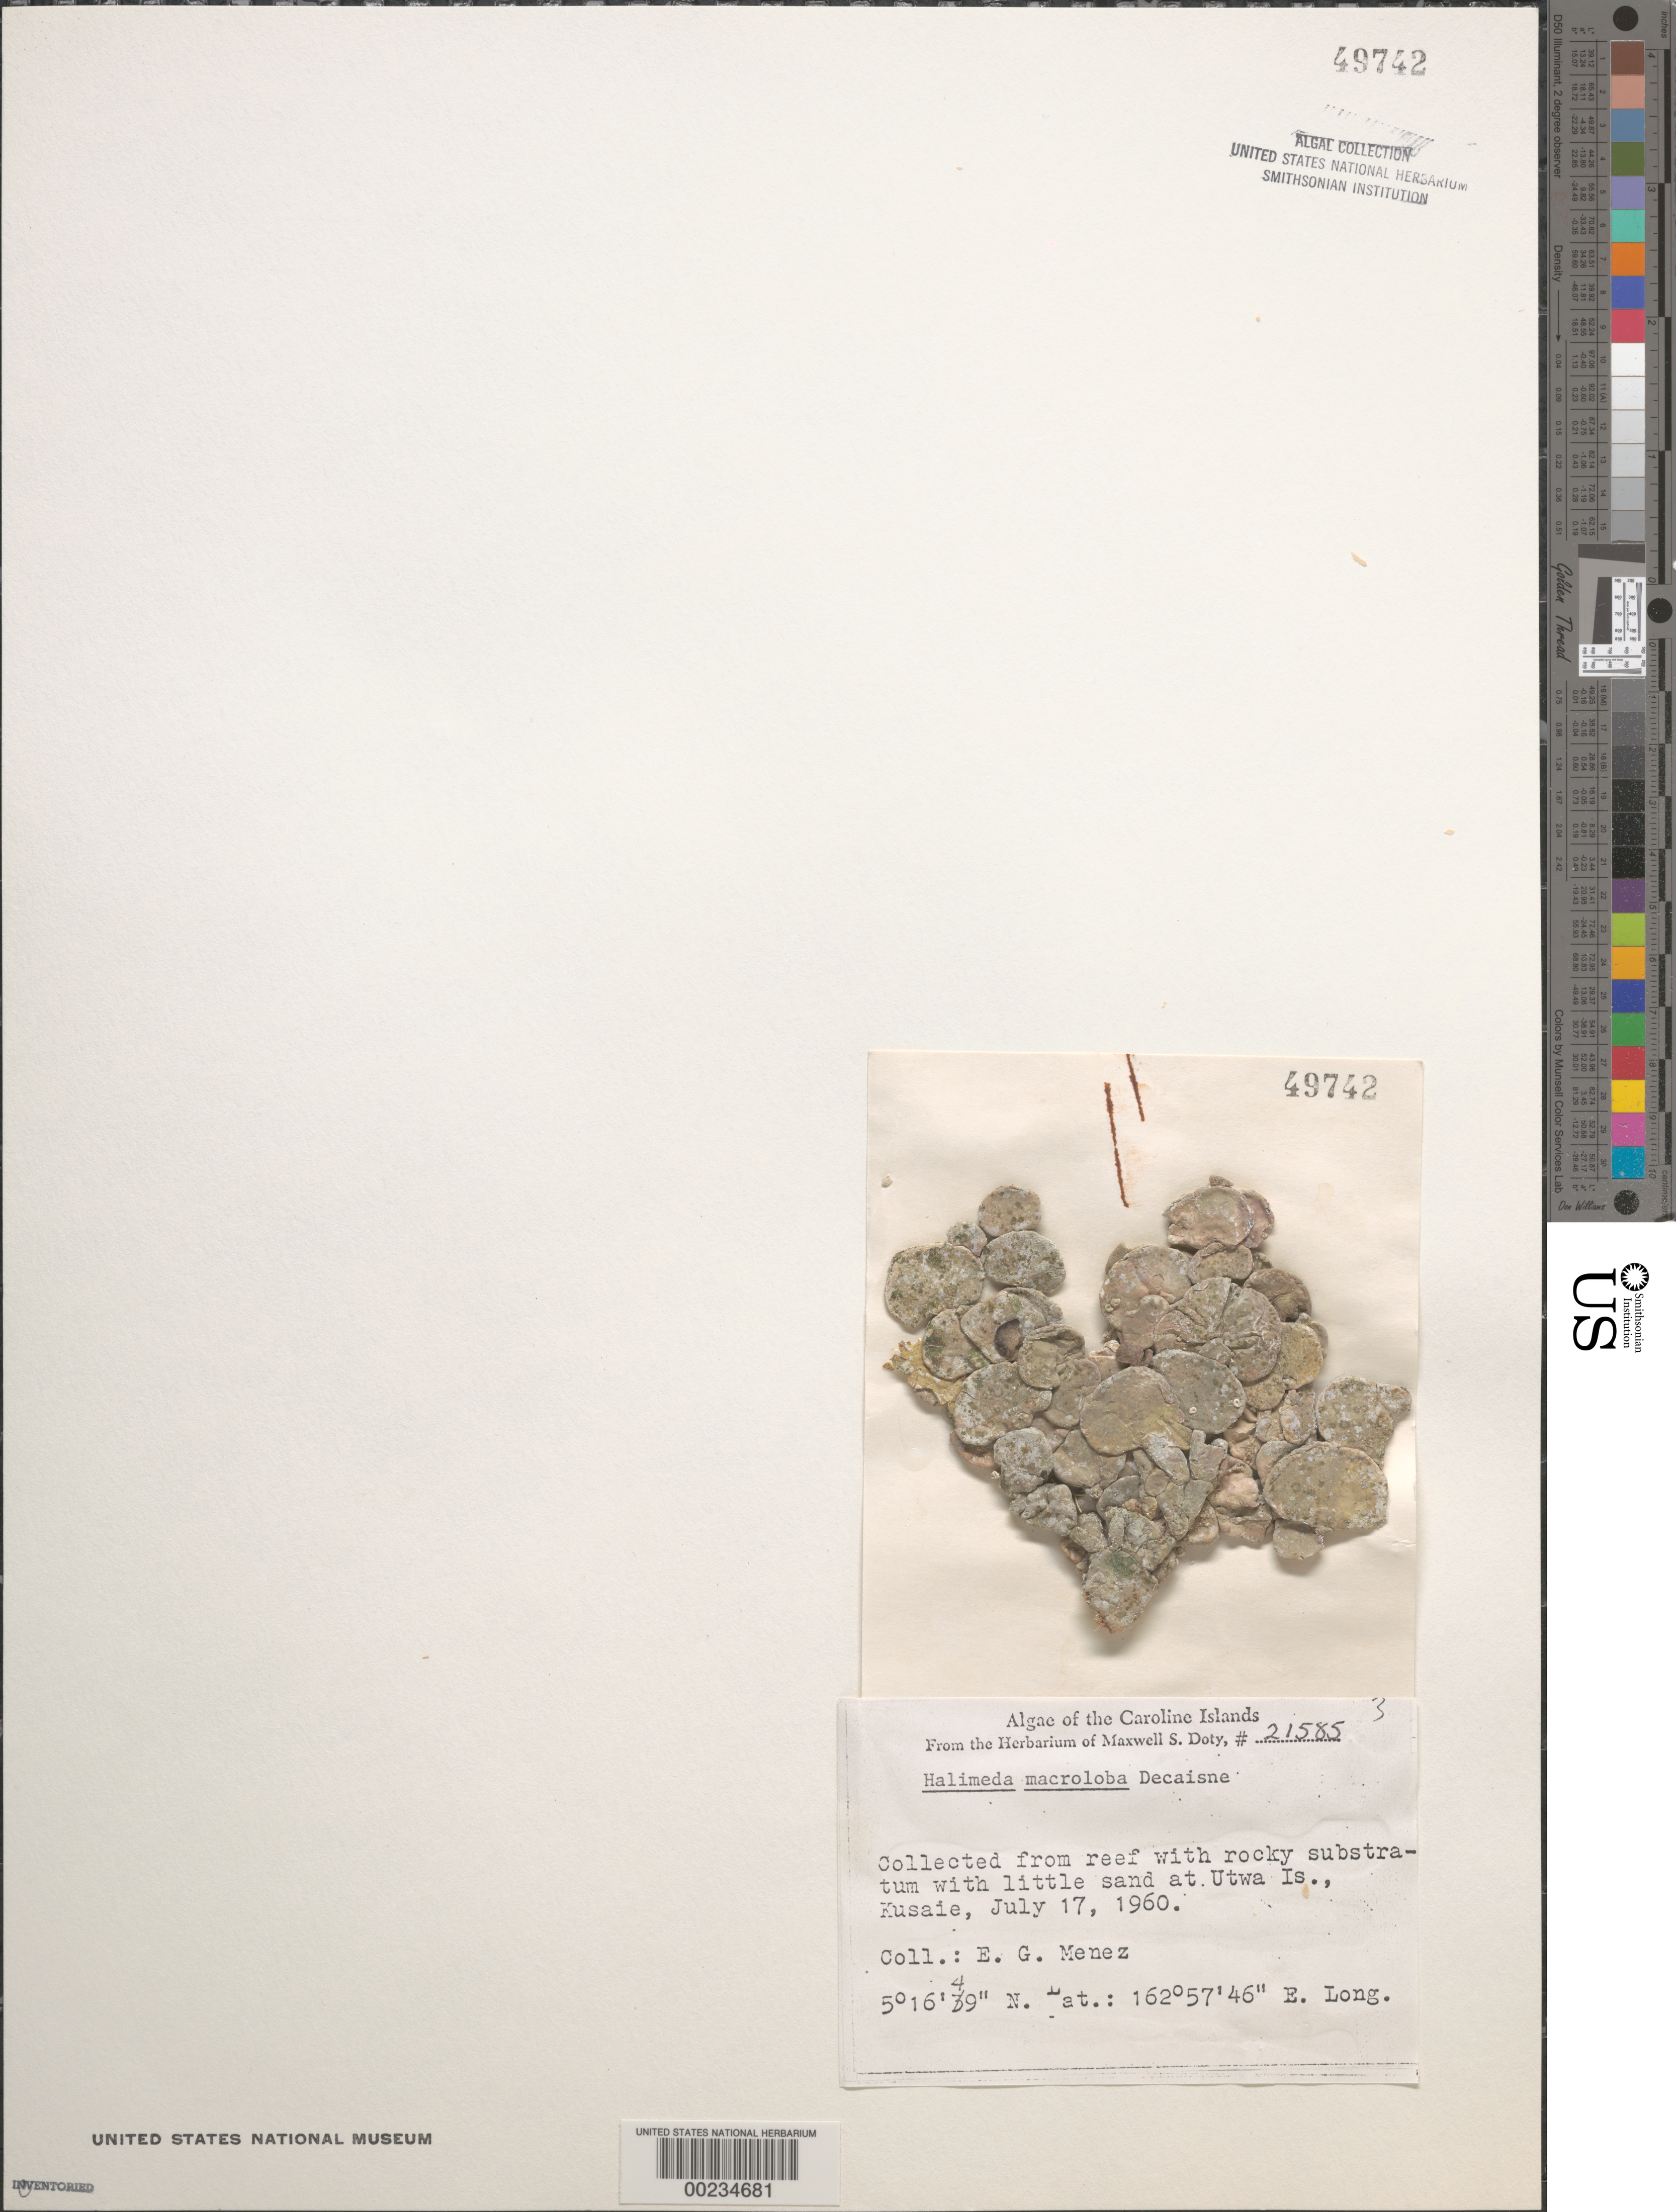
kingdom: Plantae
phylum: Chlorophyta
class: Ulvophyceae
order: Bryopsidales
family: Halimedaceae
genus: Halimeda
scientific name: Halimeda macroloba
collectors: Meñez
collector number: MSD 21585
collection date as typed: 17 Jul 1960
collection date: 1960-07-17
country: Micronesia, Federated States of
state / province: Kosrae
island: Utwa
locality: Utwa Island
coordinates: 5 16' 49" N, 162 57' 46" E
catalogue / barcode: US 49742